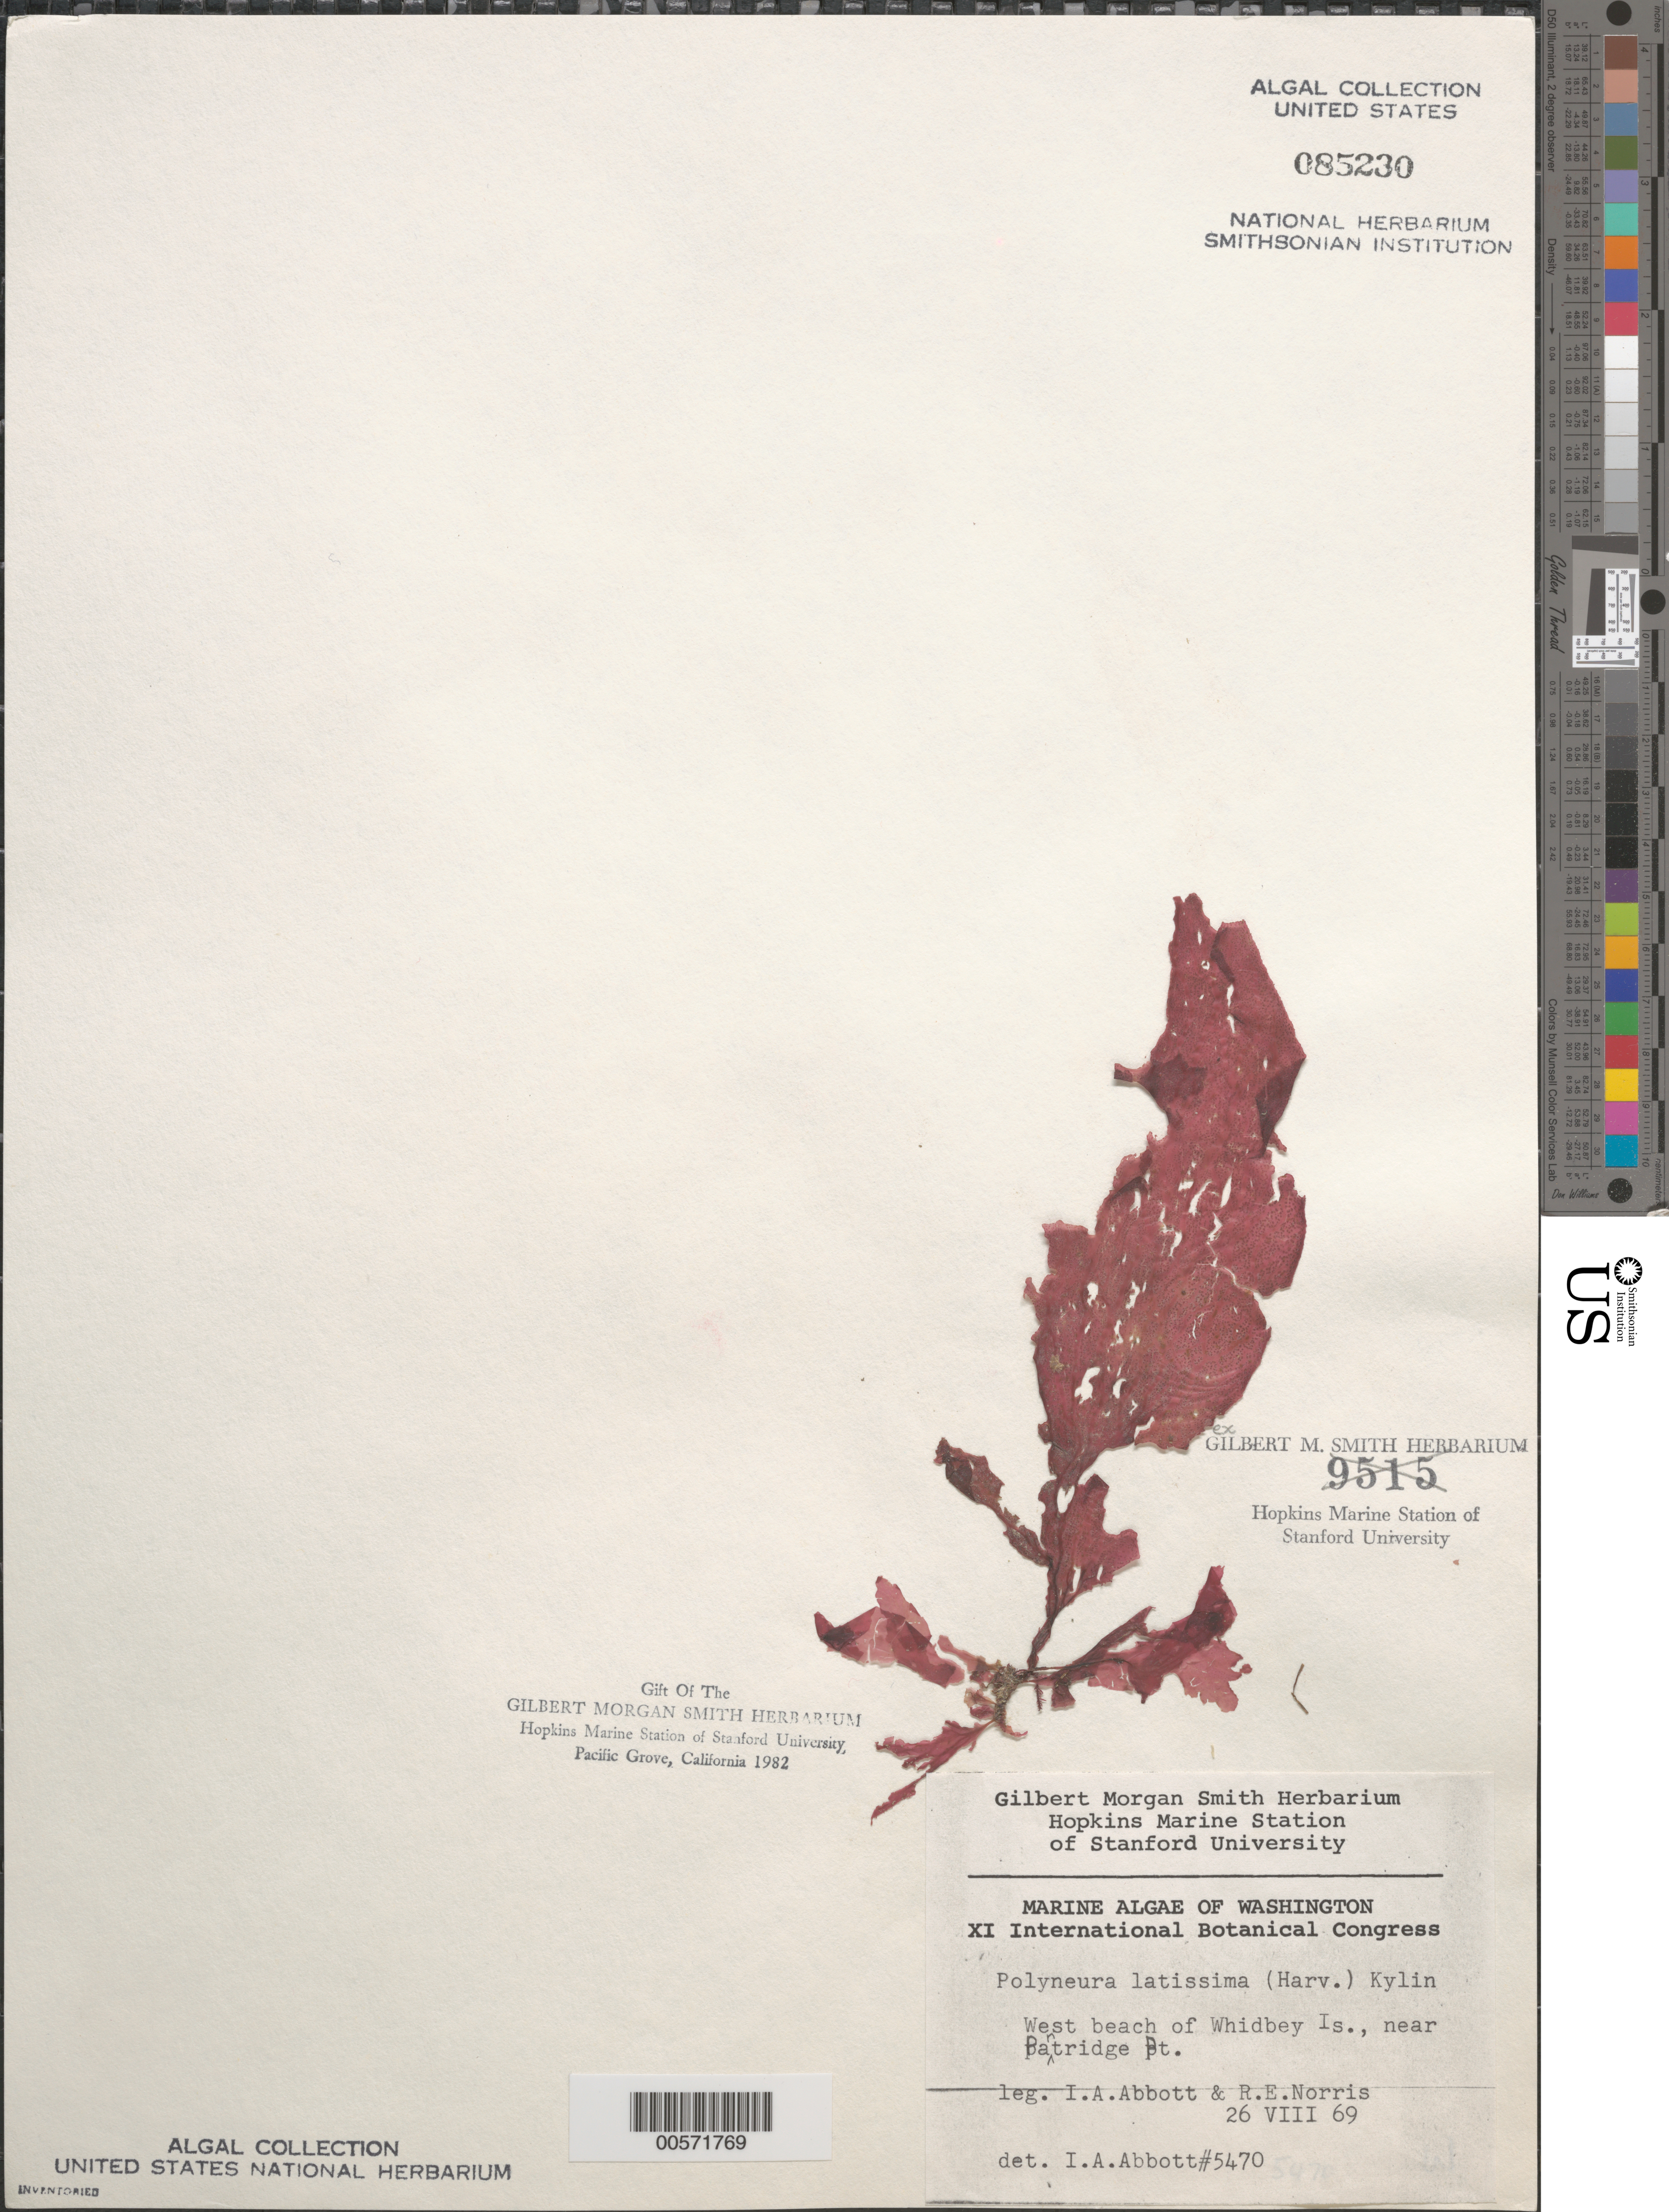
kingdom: Plantae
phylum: Rhodophyta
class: Florideophyceae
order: Ceramiales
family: Delesseriaceae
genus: Polyneura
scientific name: Polyneura latissima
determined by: Abbott, Isabella A.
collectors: I. A. Abbott & R. E. Norris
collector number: IAA 5470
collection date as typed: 26 Aug 1969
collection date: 1969-08-26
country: United States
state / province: Washington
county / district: Island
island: Whidbey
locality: West Beach near Partridge Point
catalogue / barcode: US 85230